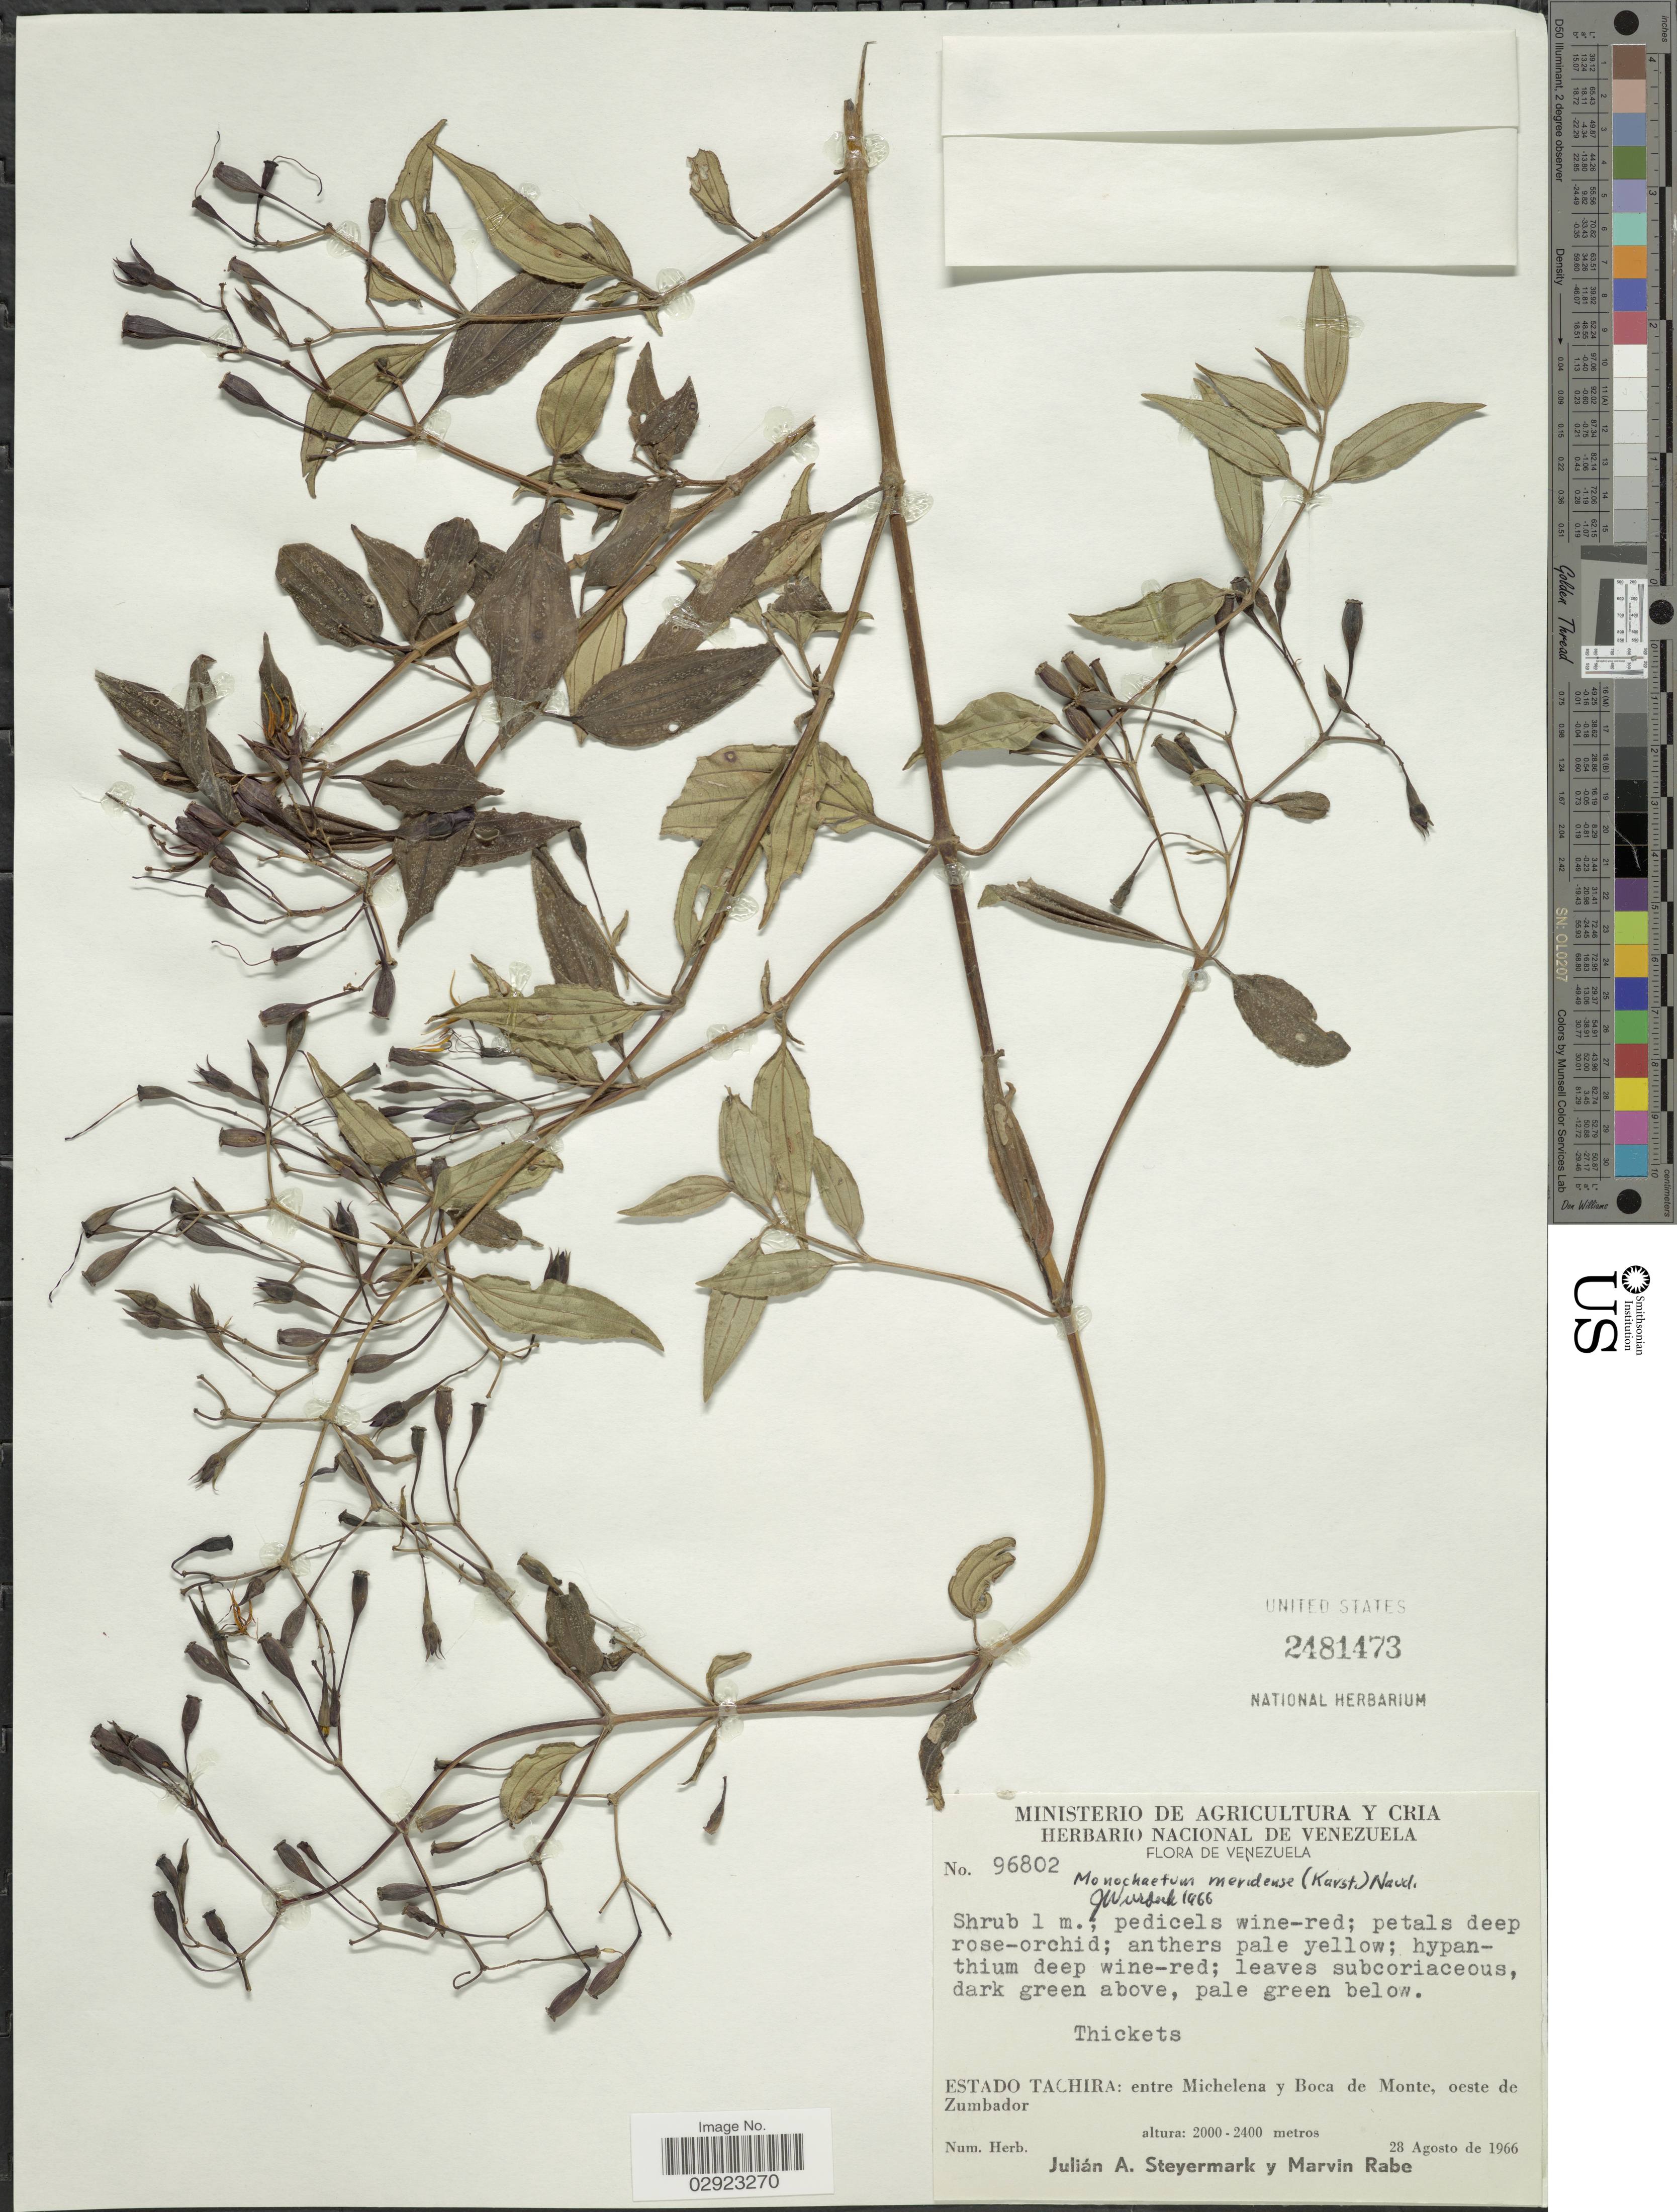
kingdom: Plantae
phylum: Tracheophyta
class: Magnoliopsida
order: Myrtales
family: Melastomataceae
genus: Monochaetum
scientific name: Monochaetum meridense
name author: (H. Karst.) Naudin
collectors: J. Steyermark & M. Rabe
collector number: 96802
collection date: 1966-08-28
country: Venezuela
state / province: Tachira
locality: Entre Michelena y Boca de Monte, oeste de Zumbador.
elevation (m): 2000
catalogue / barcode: US 2481473